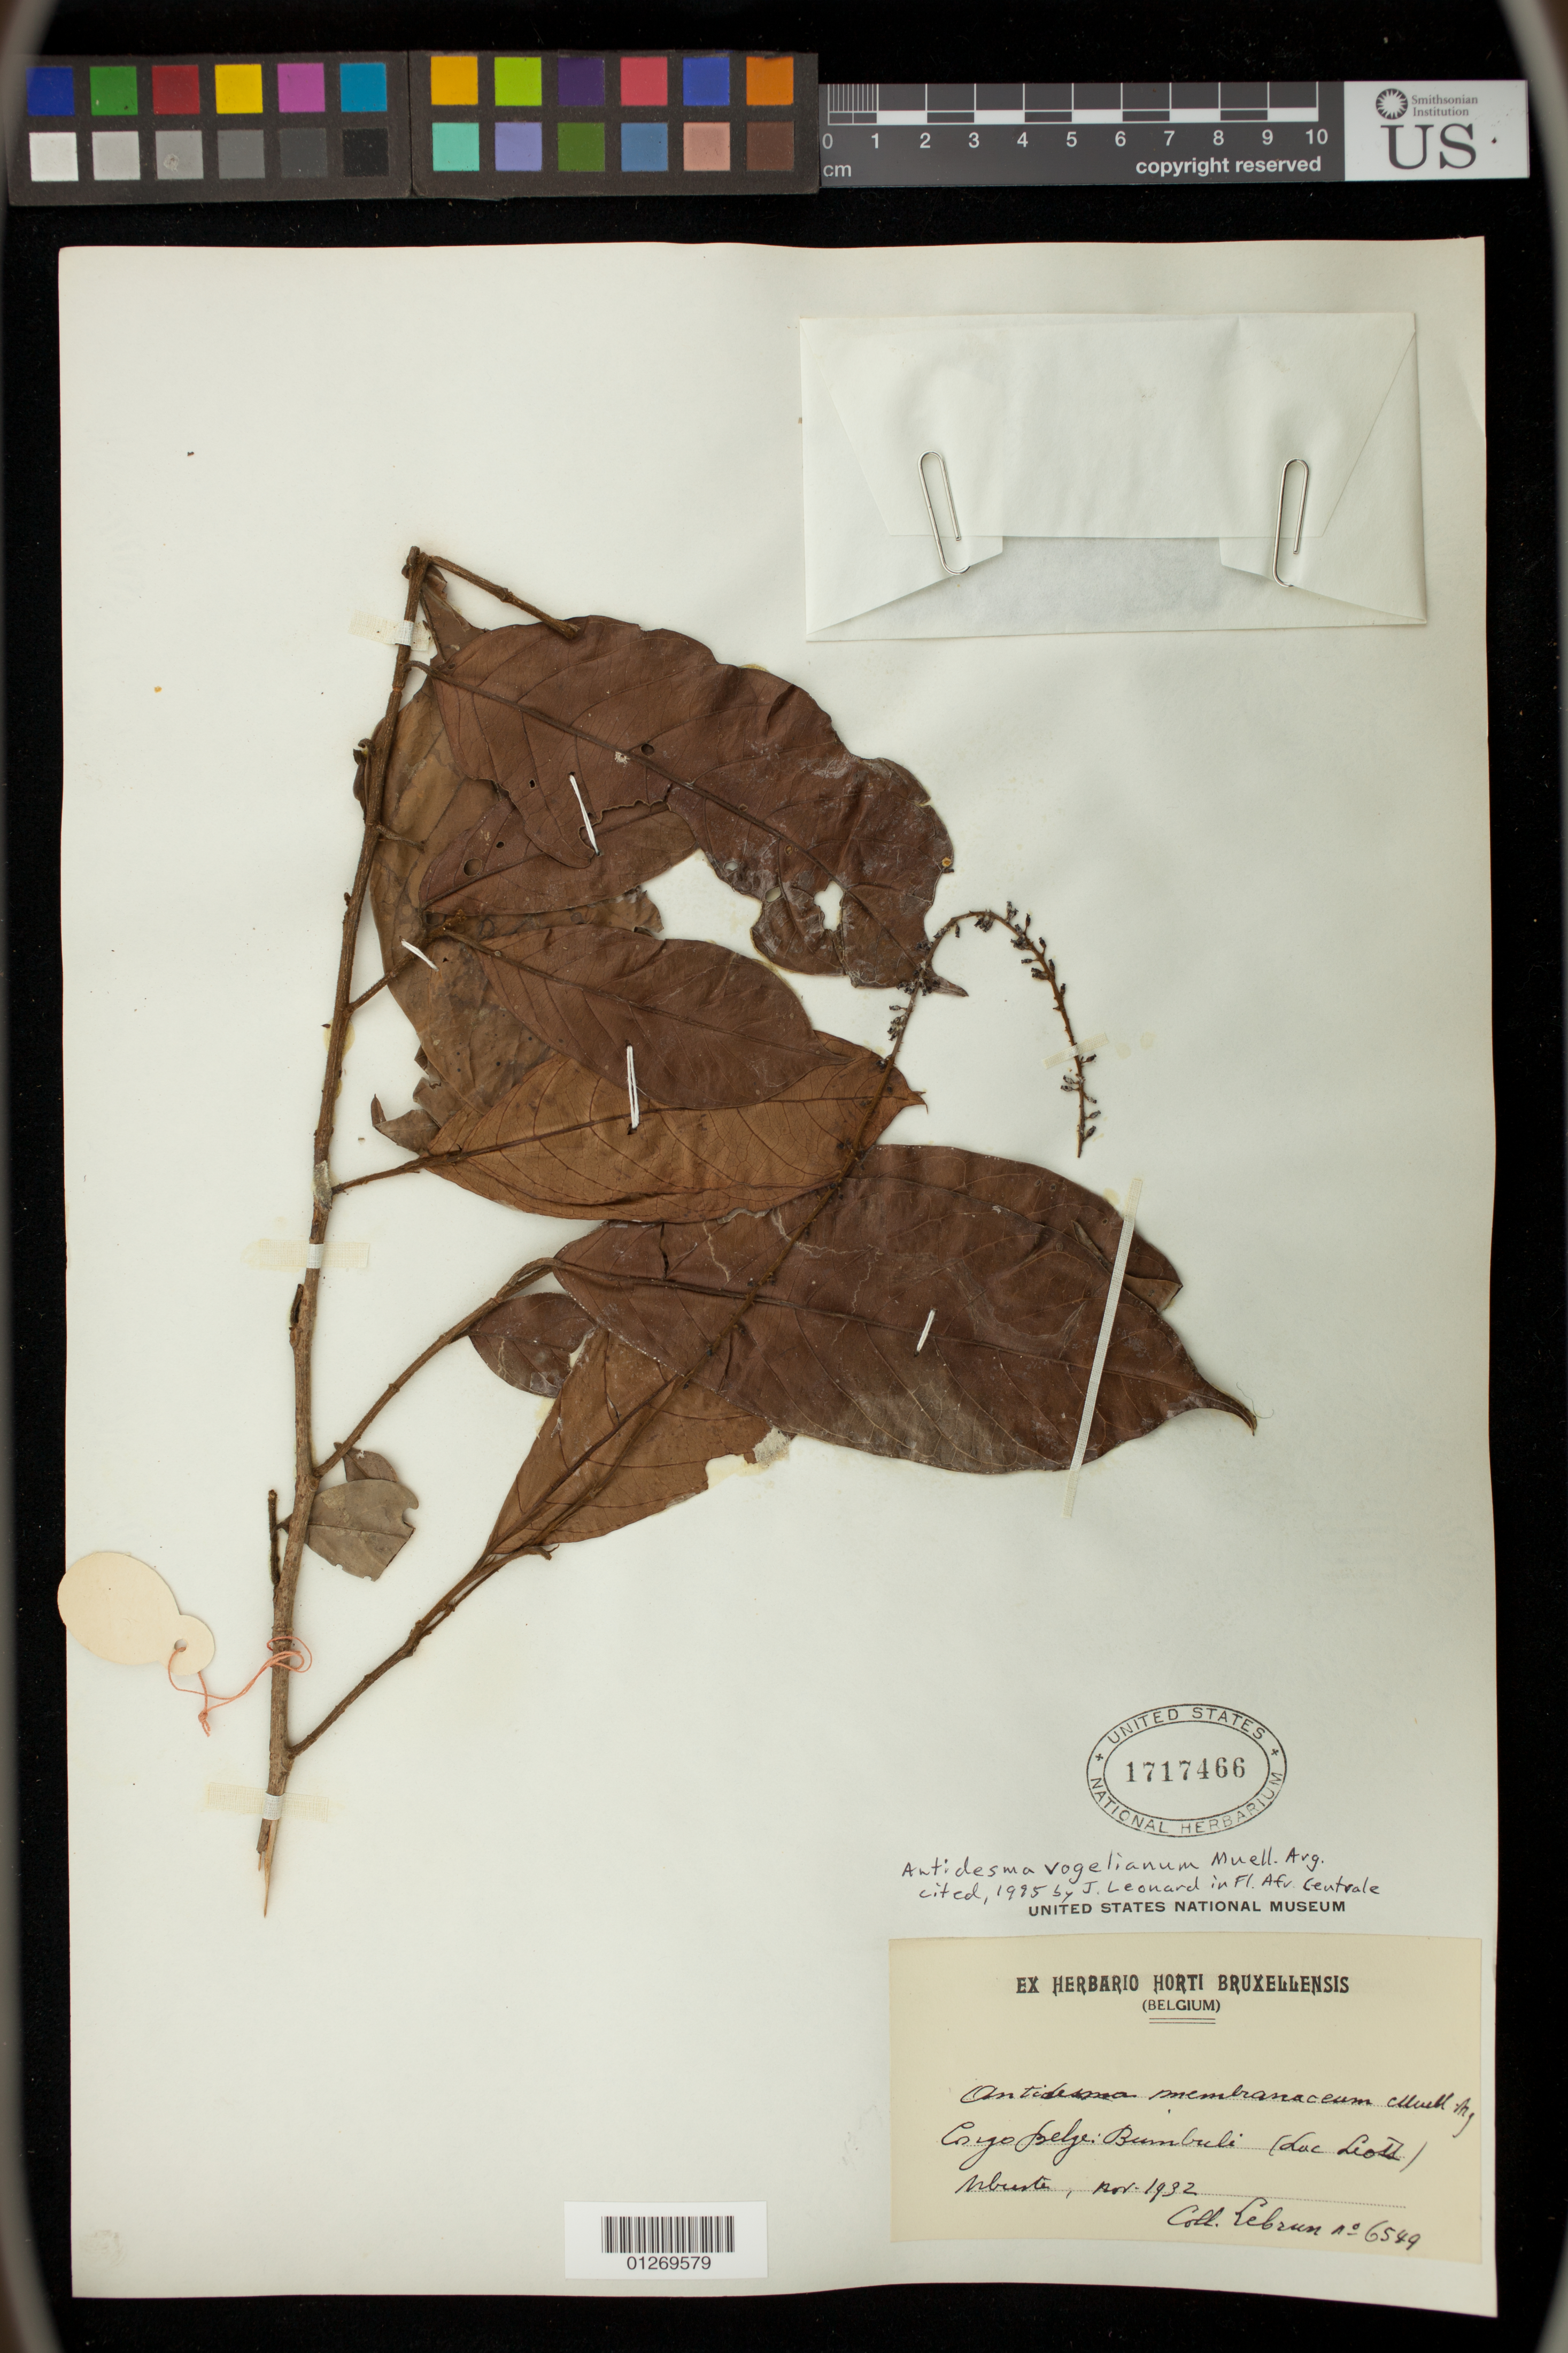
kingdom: Plantae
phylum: Tracheophyta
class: Magnoliopsida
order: Malpighiales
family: Phyllanthaceae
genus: Antidesma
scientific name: Antidesma vogelianum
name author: Müll. Arg.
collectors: J. Lebzum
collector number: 6549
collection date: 1932-11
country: Congo, Democratic Republic of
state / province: Mai Ndombe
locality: Bumbuli (Lac Leo II)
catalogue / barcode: US 1717466